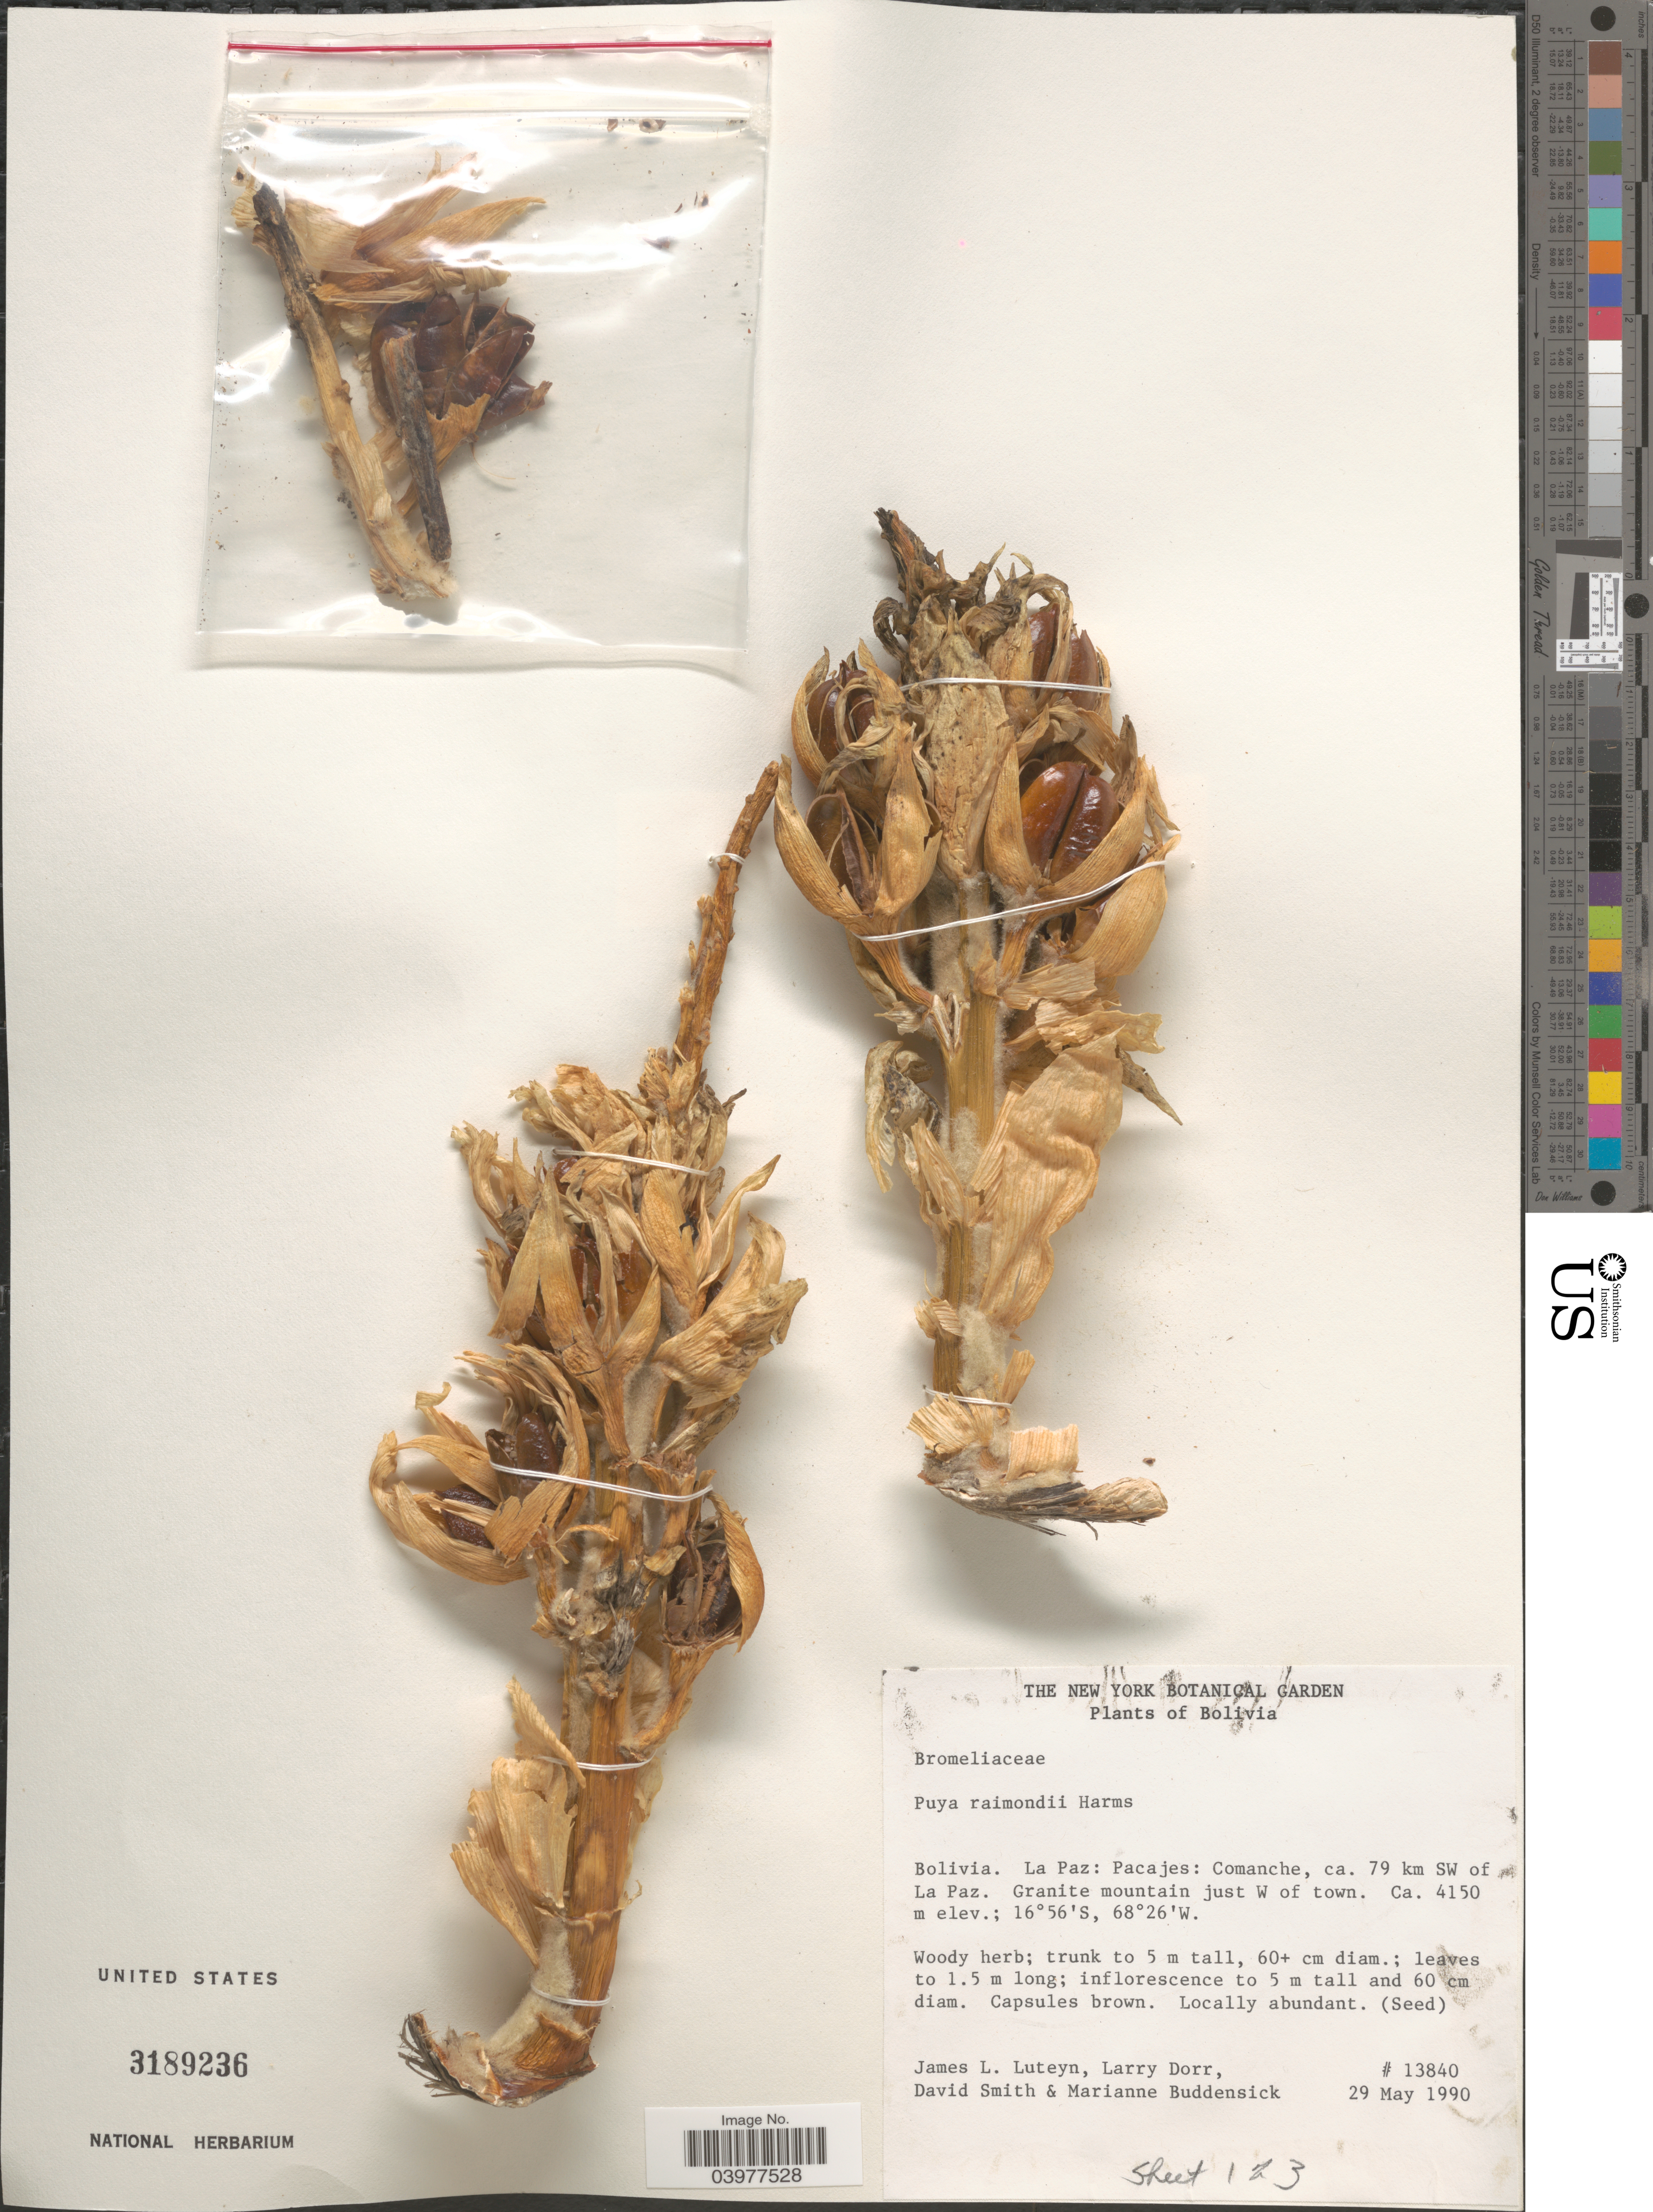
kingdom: Plantae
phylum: Tracheophyta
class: Liliopsida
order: Poales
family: Bromeliaceae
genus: Puya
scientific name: Puya raimondii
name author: Harms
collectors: J. L. Luteyn, L. J. Dorr, D. C. Smith & M. Buddensick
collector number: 13840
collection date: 1990-05-29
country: Bolivia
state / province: La Paz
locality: Pacajes: Comanche, ca. 79 km SW of La Paz. Granite mountain just W of town.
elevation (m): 4150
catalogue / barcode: US 3189236